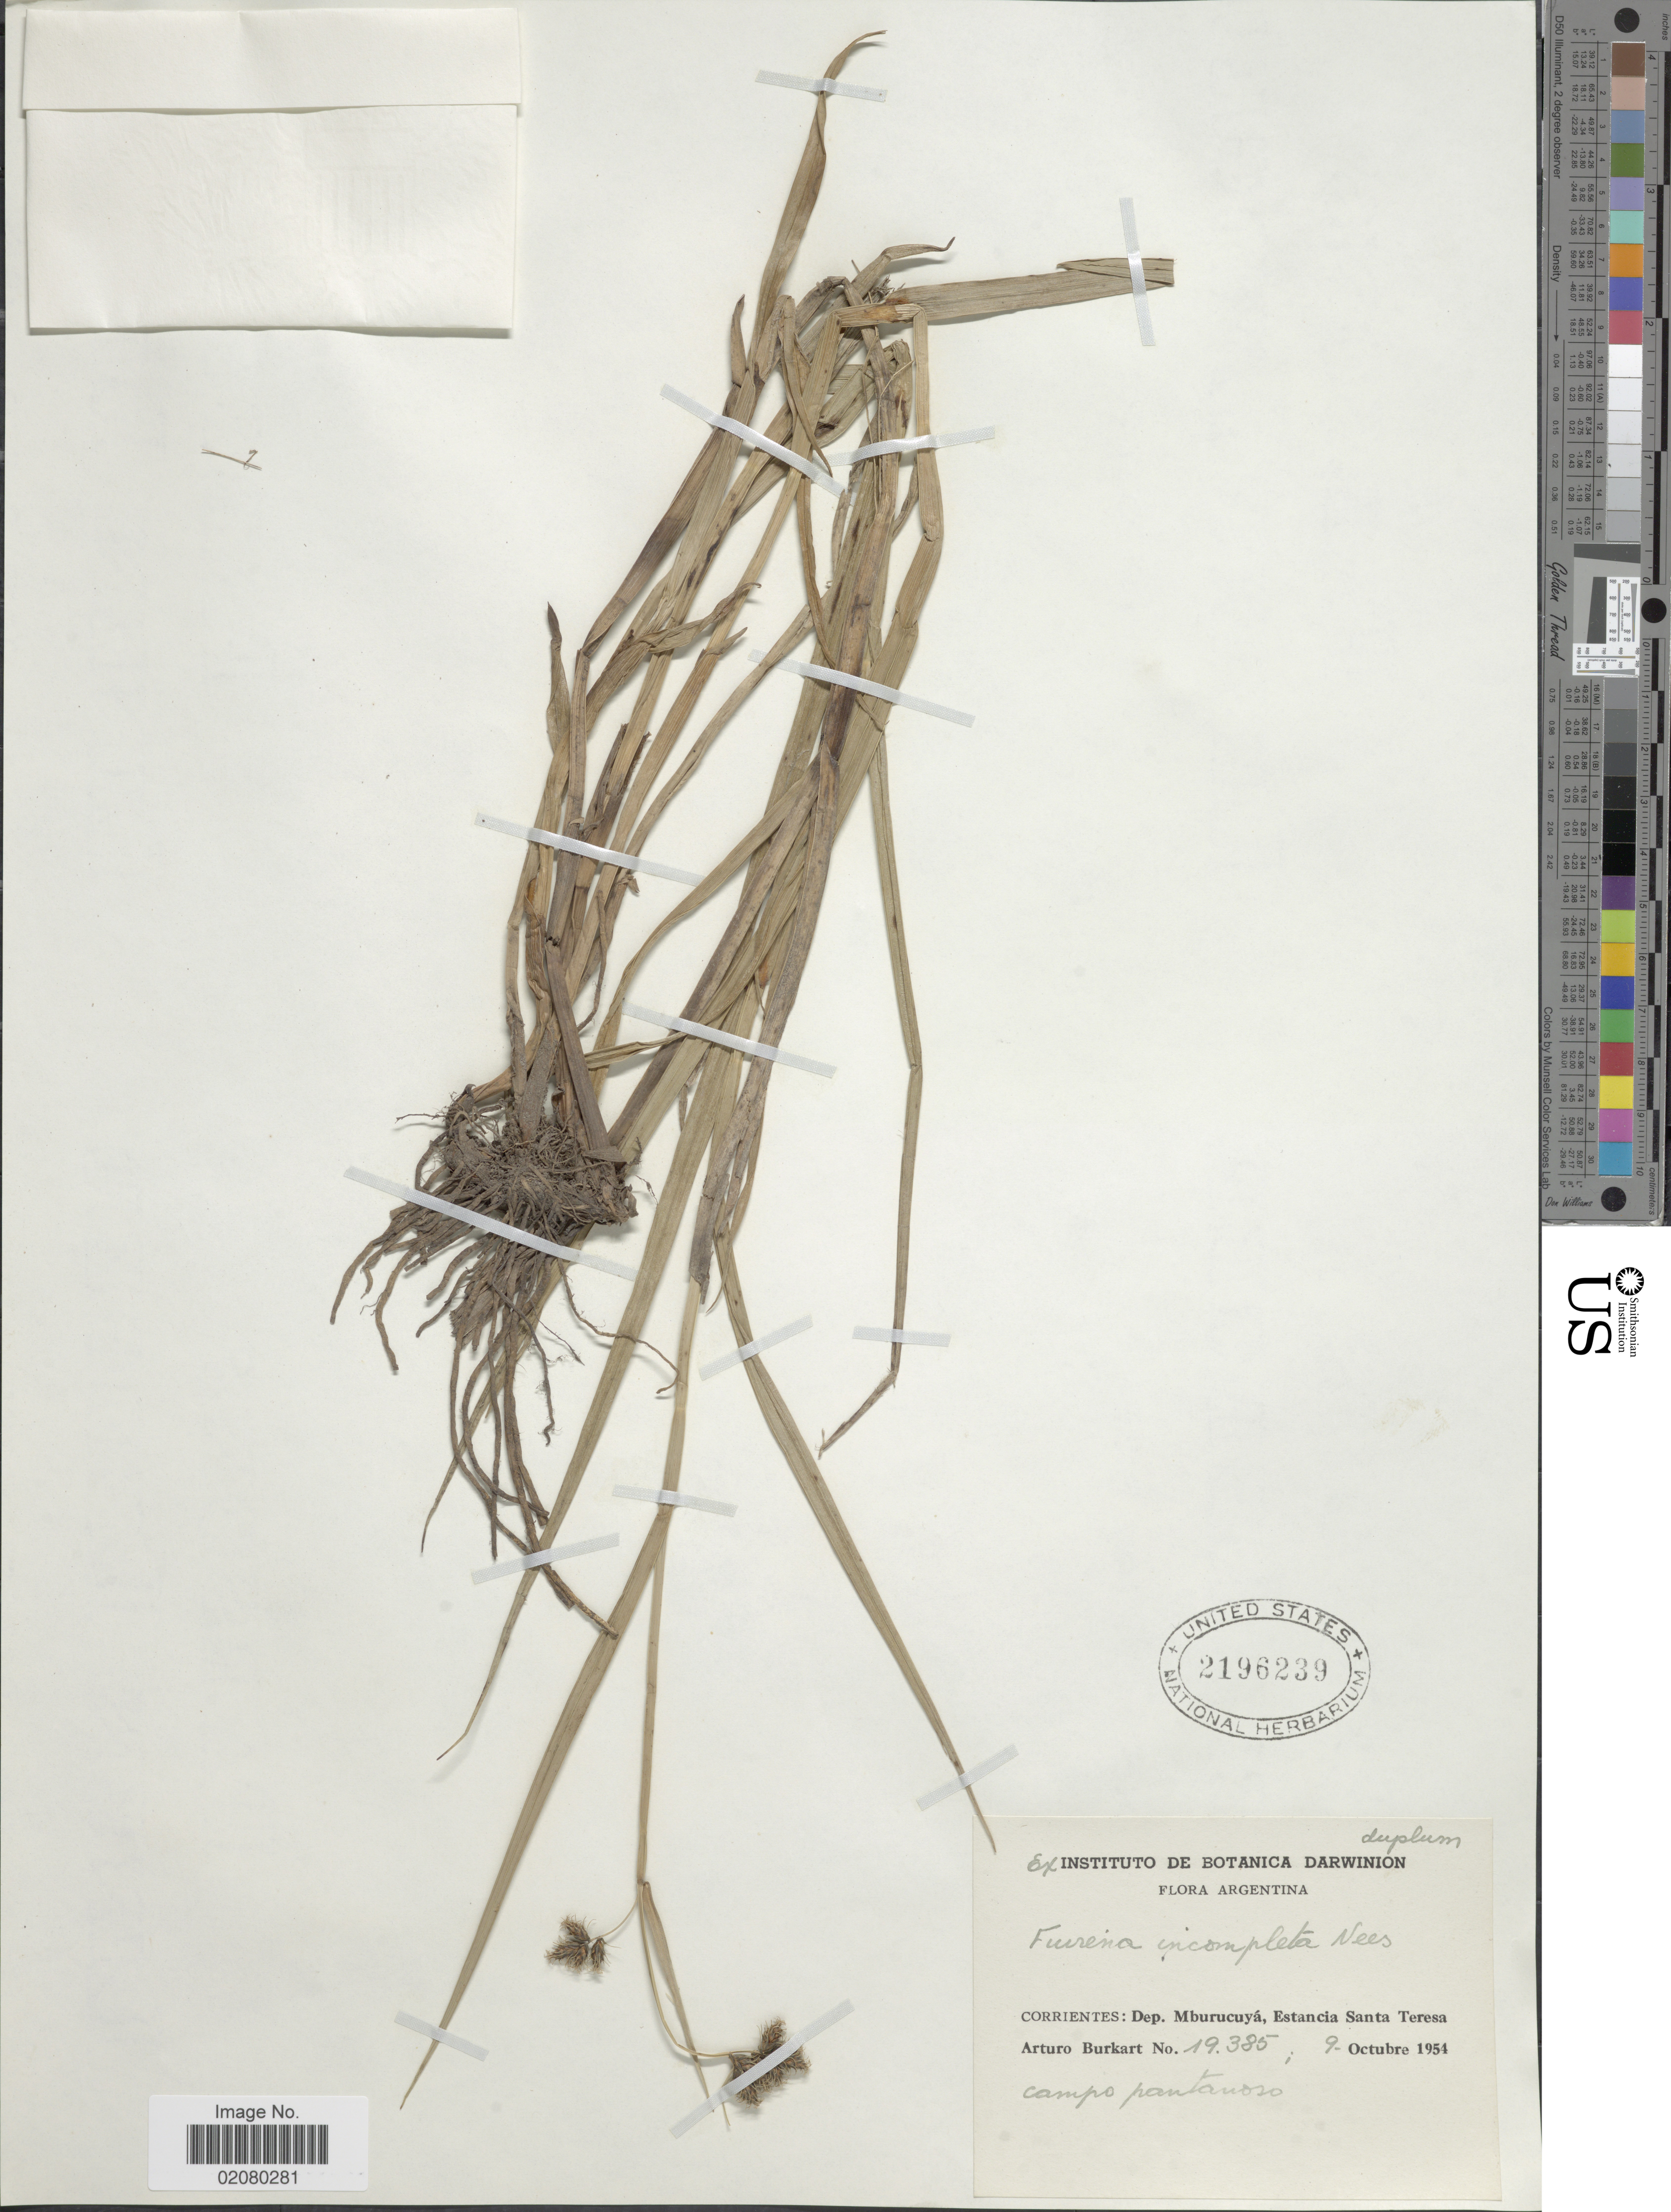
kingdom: Plantae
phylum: Tracheophyta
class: Liliopsida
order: Poales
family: Cyperaceae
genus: Fuirena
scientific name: Fuirena incompleta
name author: Nees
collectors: A. E. Burkart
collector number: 19385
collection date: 1954-10-09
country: Argentina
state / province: Corrientes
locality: Dep. Mburucuya, Estancia Santa Tersa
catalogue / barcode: US 2196239